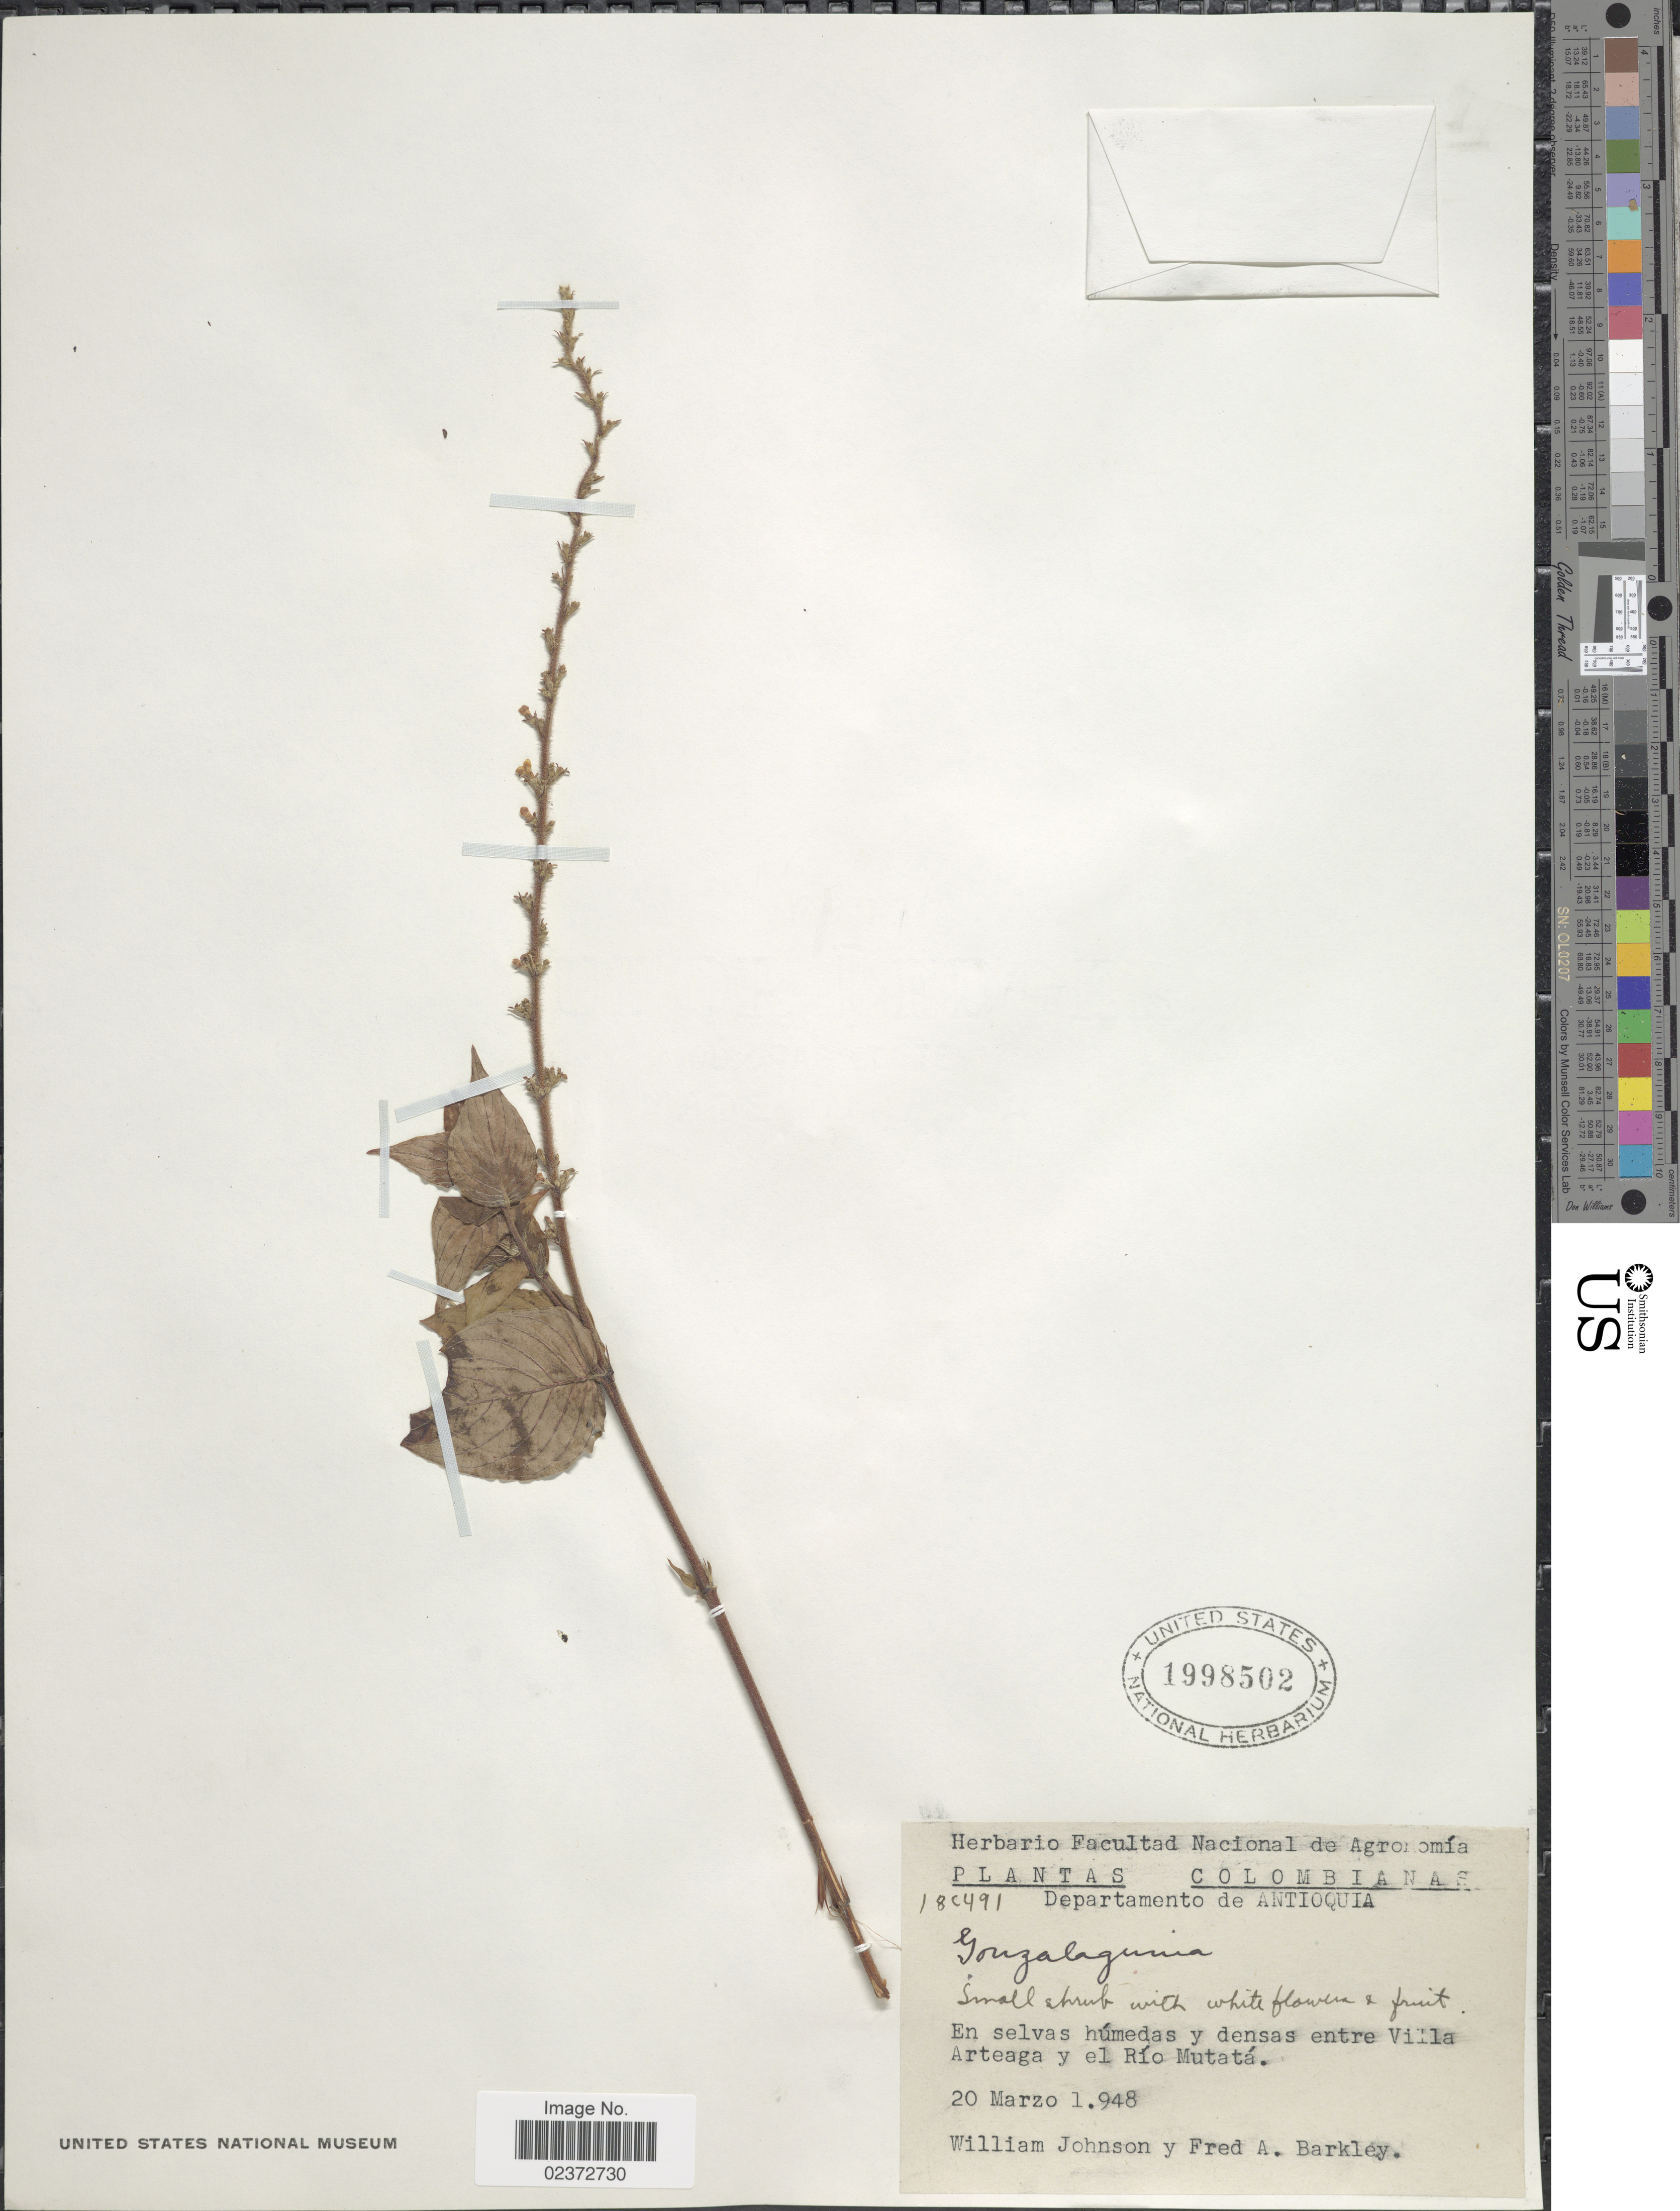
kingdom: Plantae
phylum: Tracheophyta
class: Magnoliopsida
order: Gentianales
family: Rubiaceae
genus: Gonzalagunia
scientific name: Gonzalagunia sp.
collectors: W. M. Johnson & F. A. Barkley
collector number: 183491*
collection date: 1948-03-20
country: Colombia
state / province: Antioquia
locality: En selvas humedas y densas entre Villa Arteaga y el Rio Mutata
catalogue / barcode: US 1998502